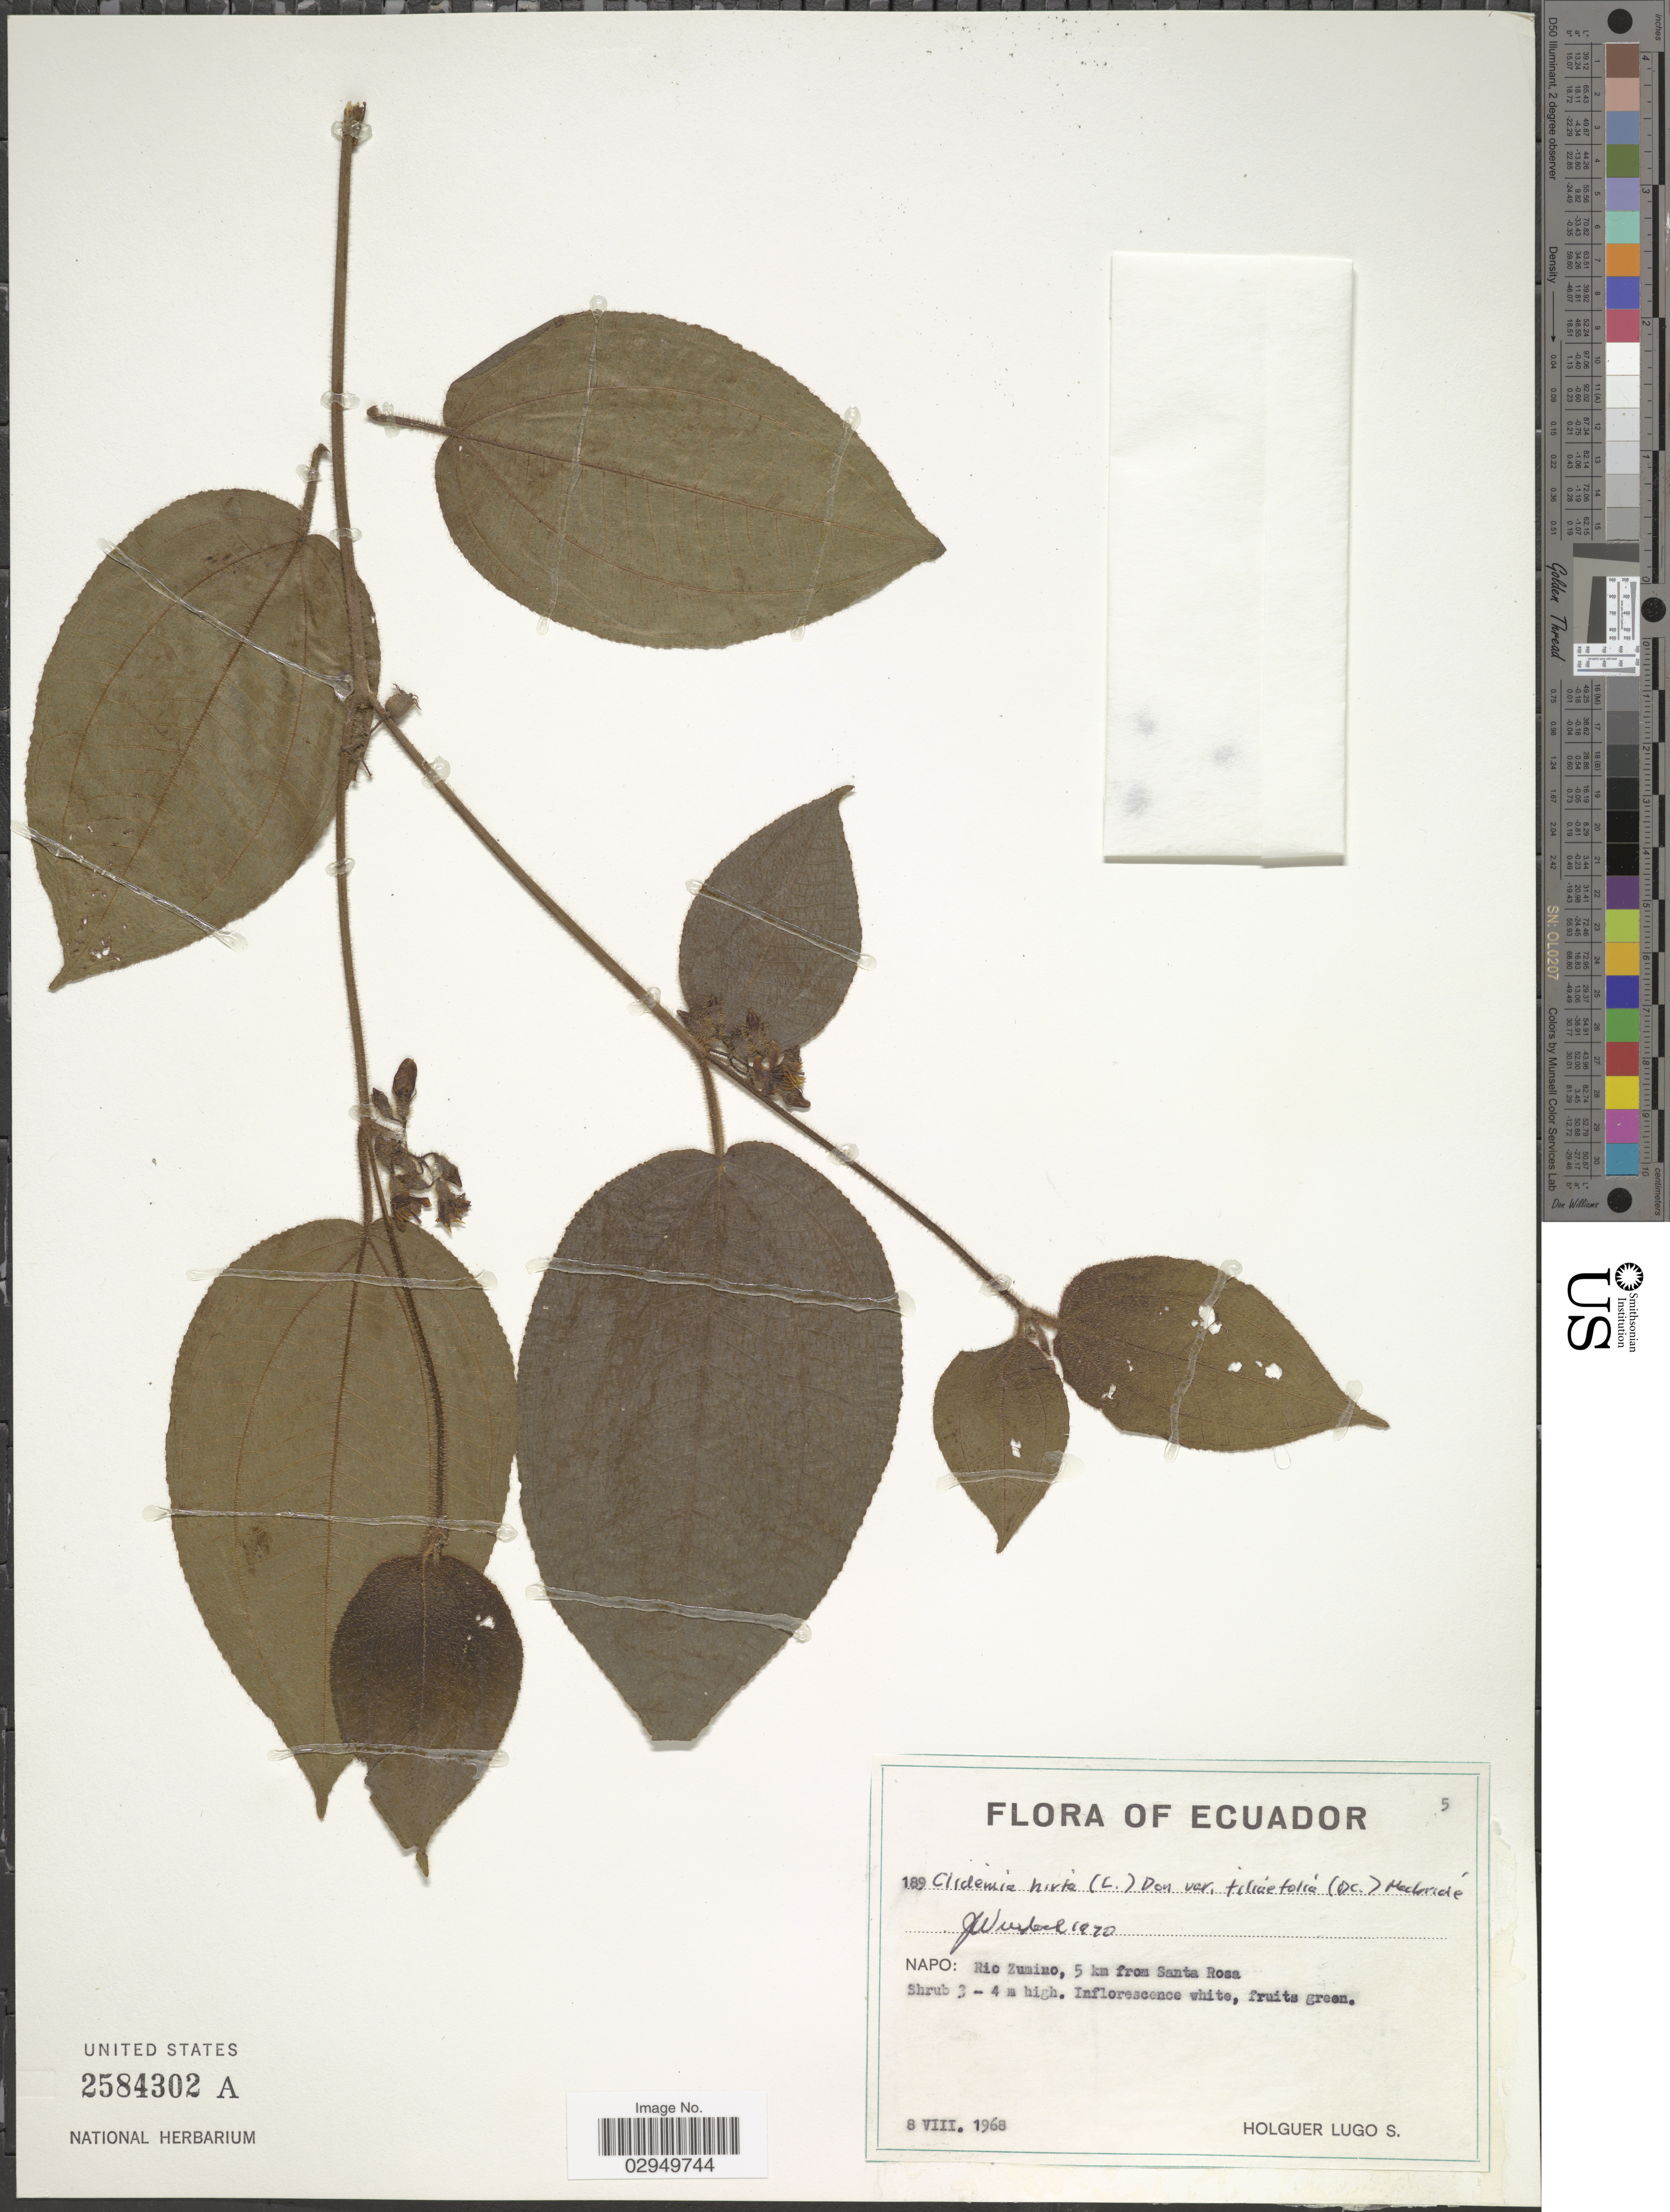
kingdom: Plantae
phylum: Tracheophyta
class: Magnoliopsida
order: Myrtales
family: Melastomataceae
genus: Clidemia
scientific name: Clidemia hirta var. tiliifolia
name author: (DC.) J.F. Macbr.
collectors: H. Lugo S.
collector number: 189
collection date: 1968-08-08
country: Ecuador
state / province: Napo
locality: Rio Zumino, 5 km from Santa Rosa.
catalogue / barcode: US 2584302A